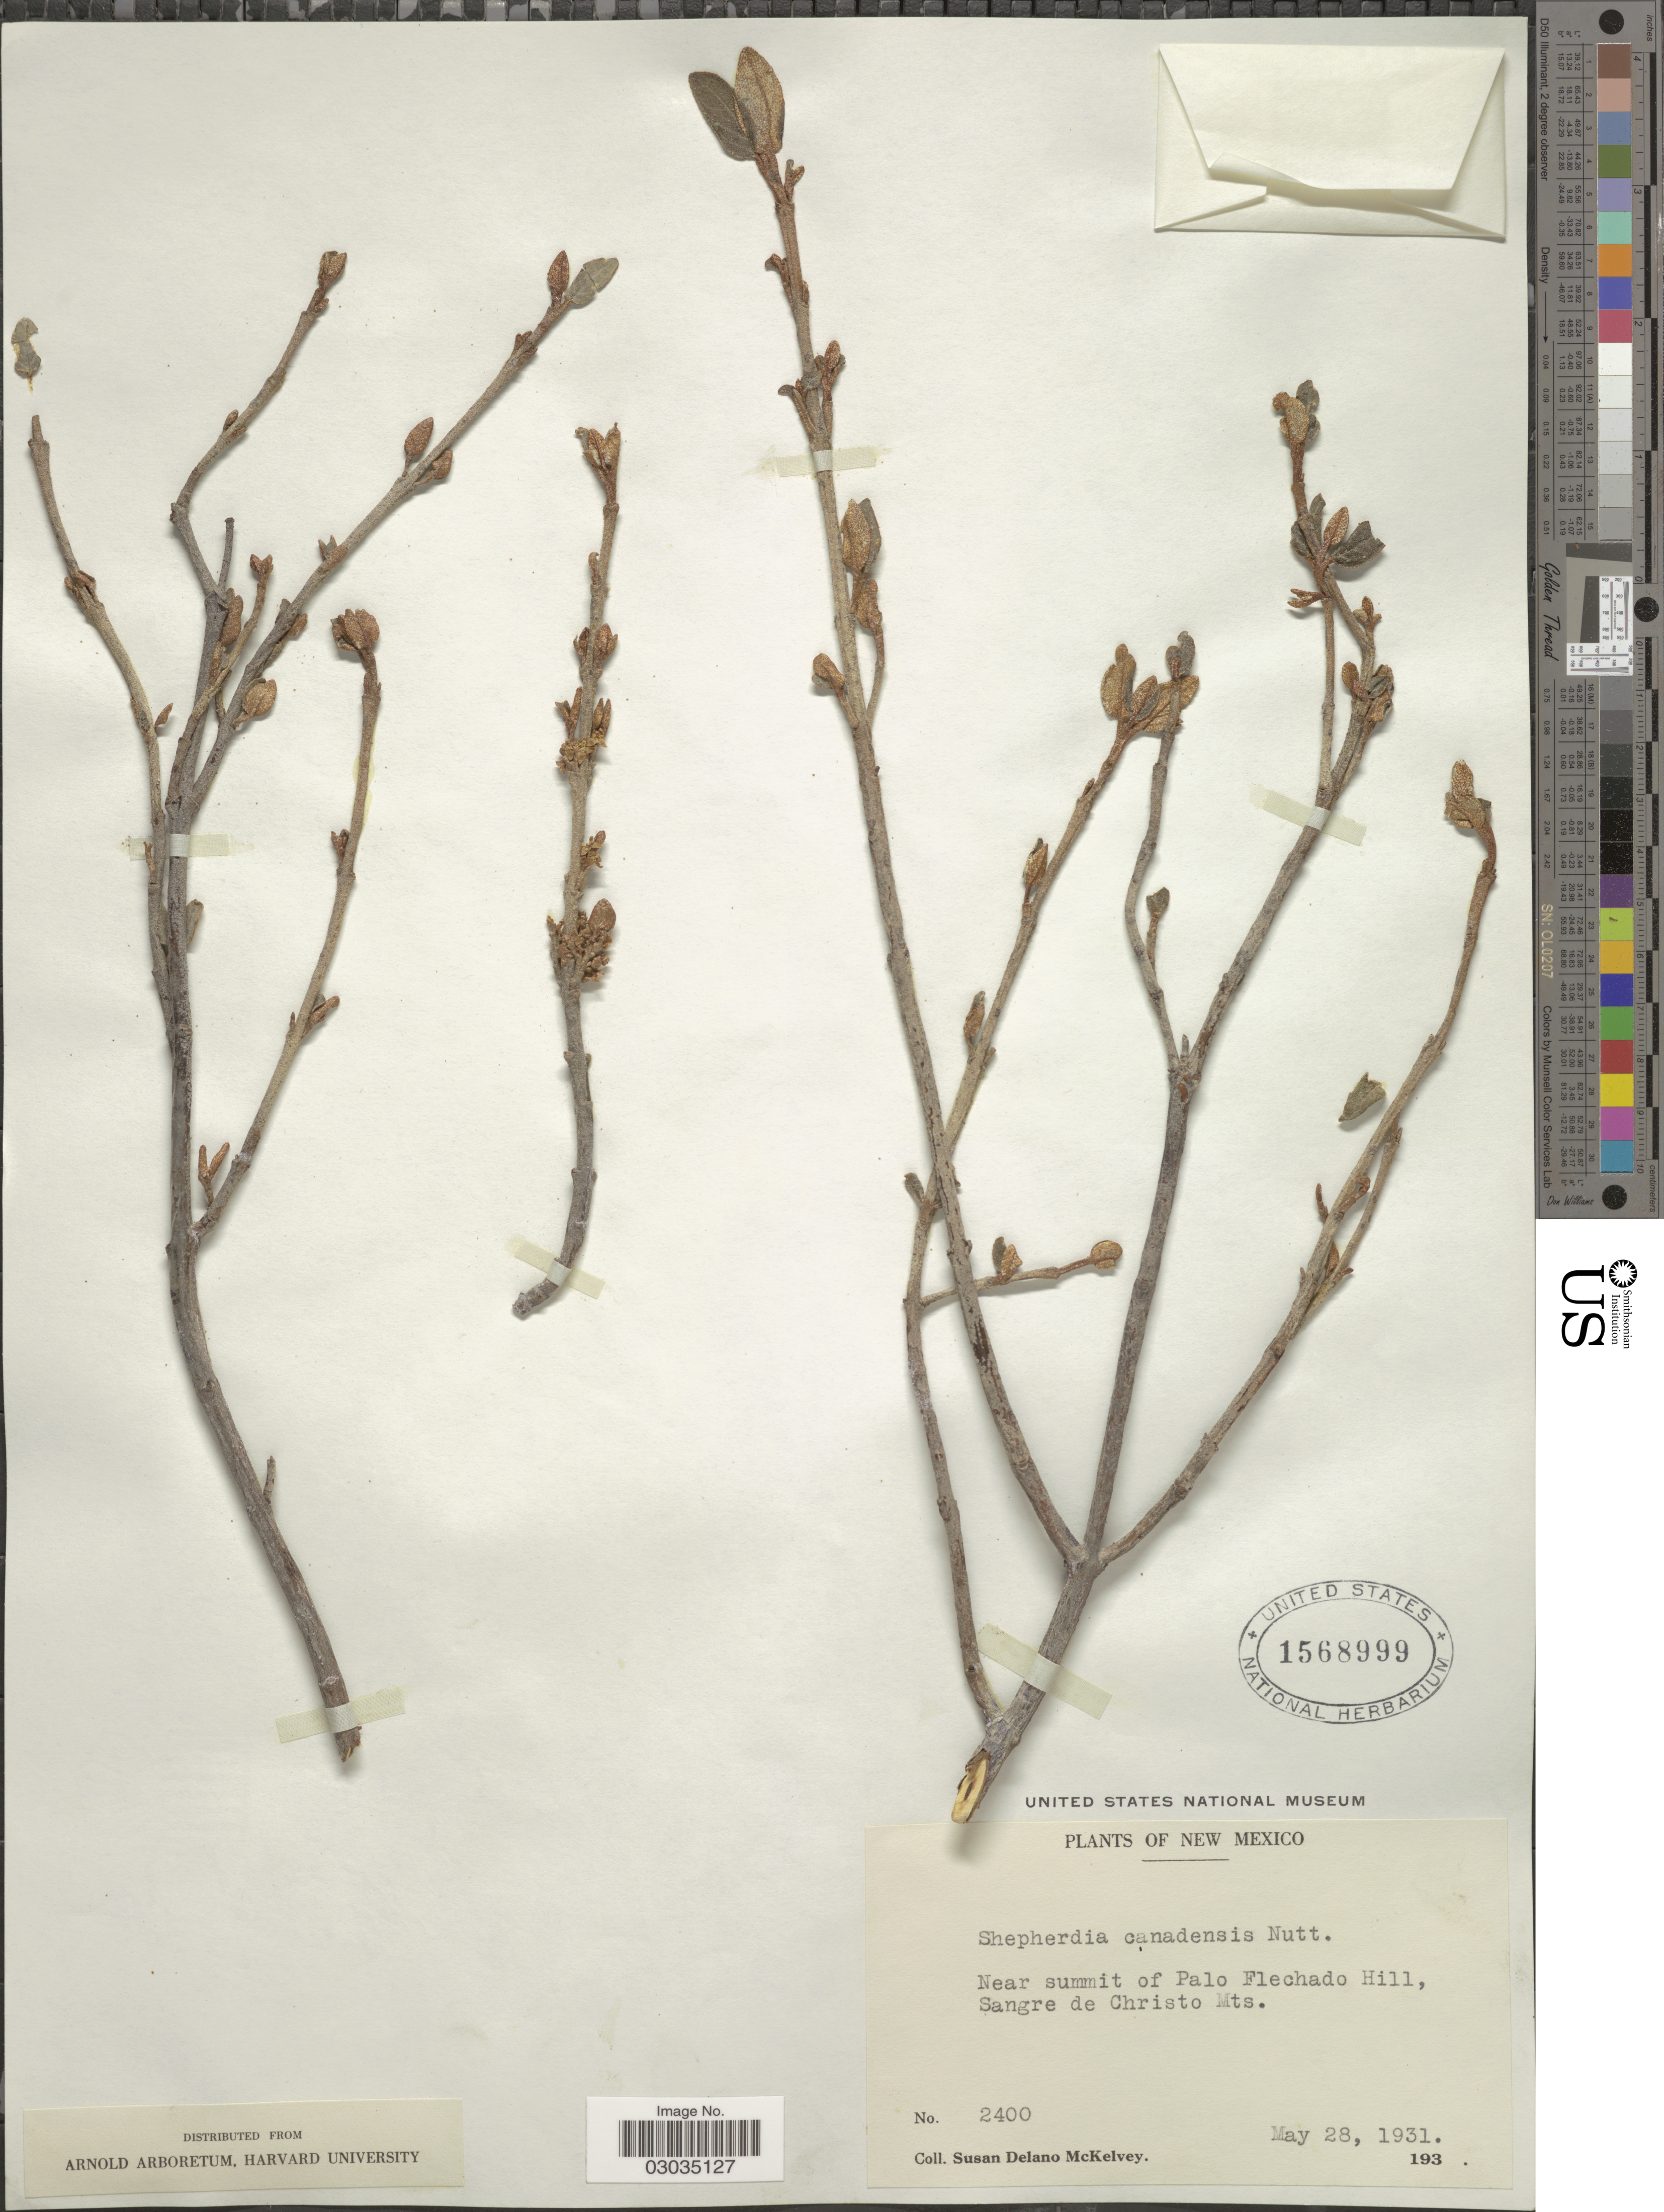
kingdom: Plantae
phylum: Tracheophyta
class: Magnoliopsida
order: Rosales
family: Elaeagnaceae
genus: Shepherdia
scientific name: Shepherdia canadensis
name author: (L.) Nutt.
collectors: S. A. McKelvey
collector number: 2400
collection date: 1931-05-28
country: United States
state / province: New Mexico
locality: Near summit of Palo Flechado Hill, Sangre de Christo Mts.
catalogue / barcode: US 1568999